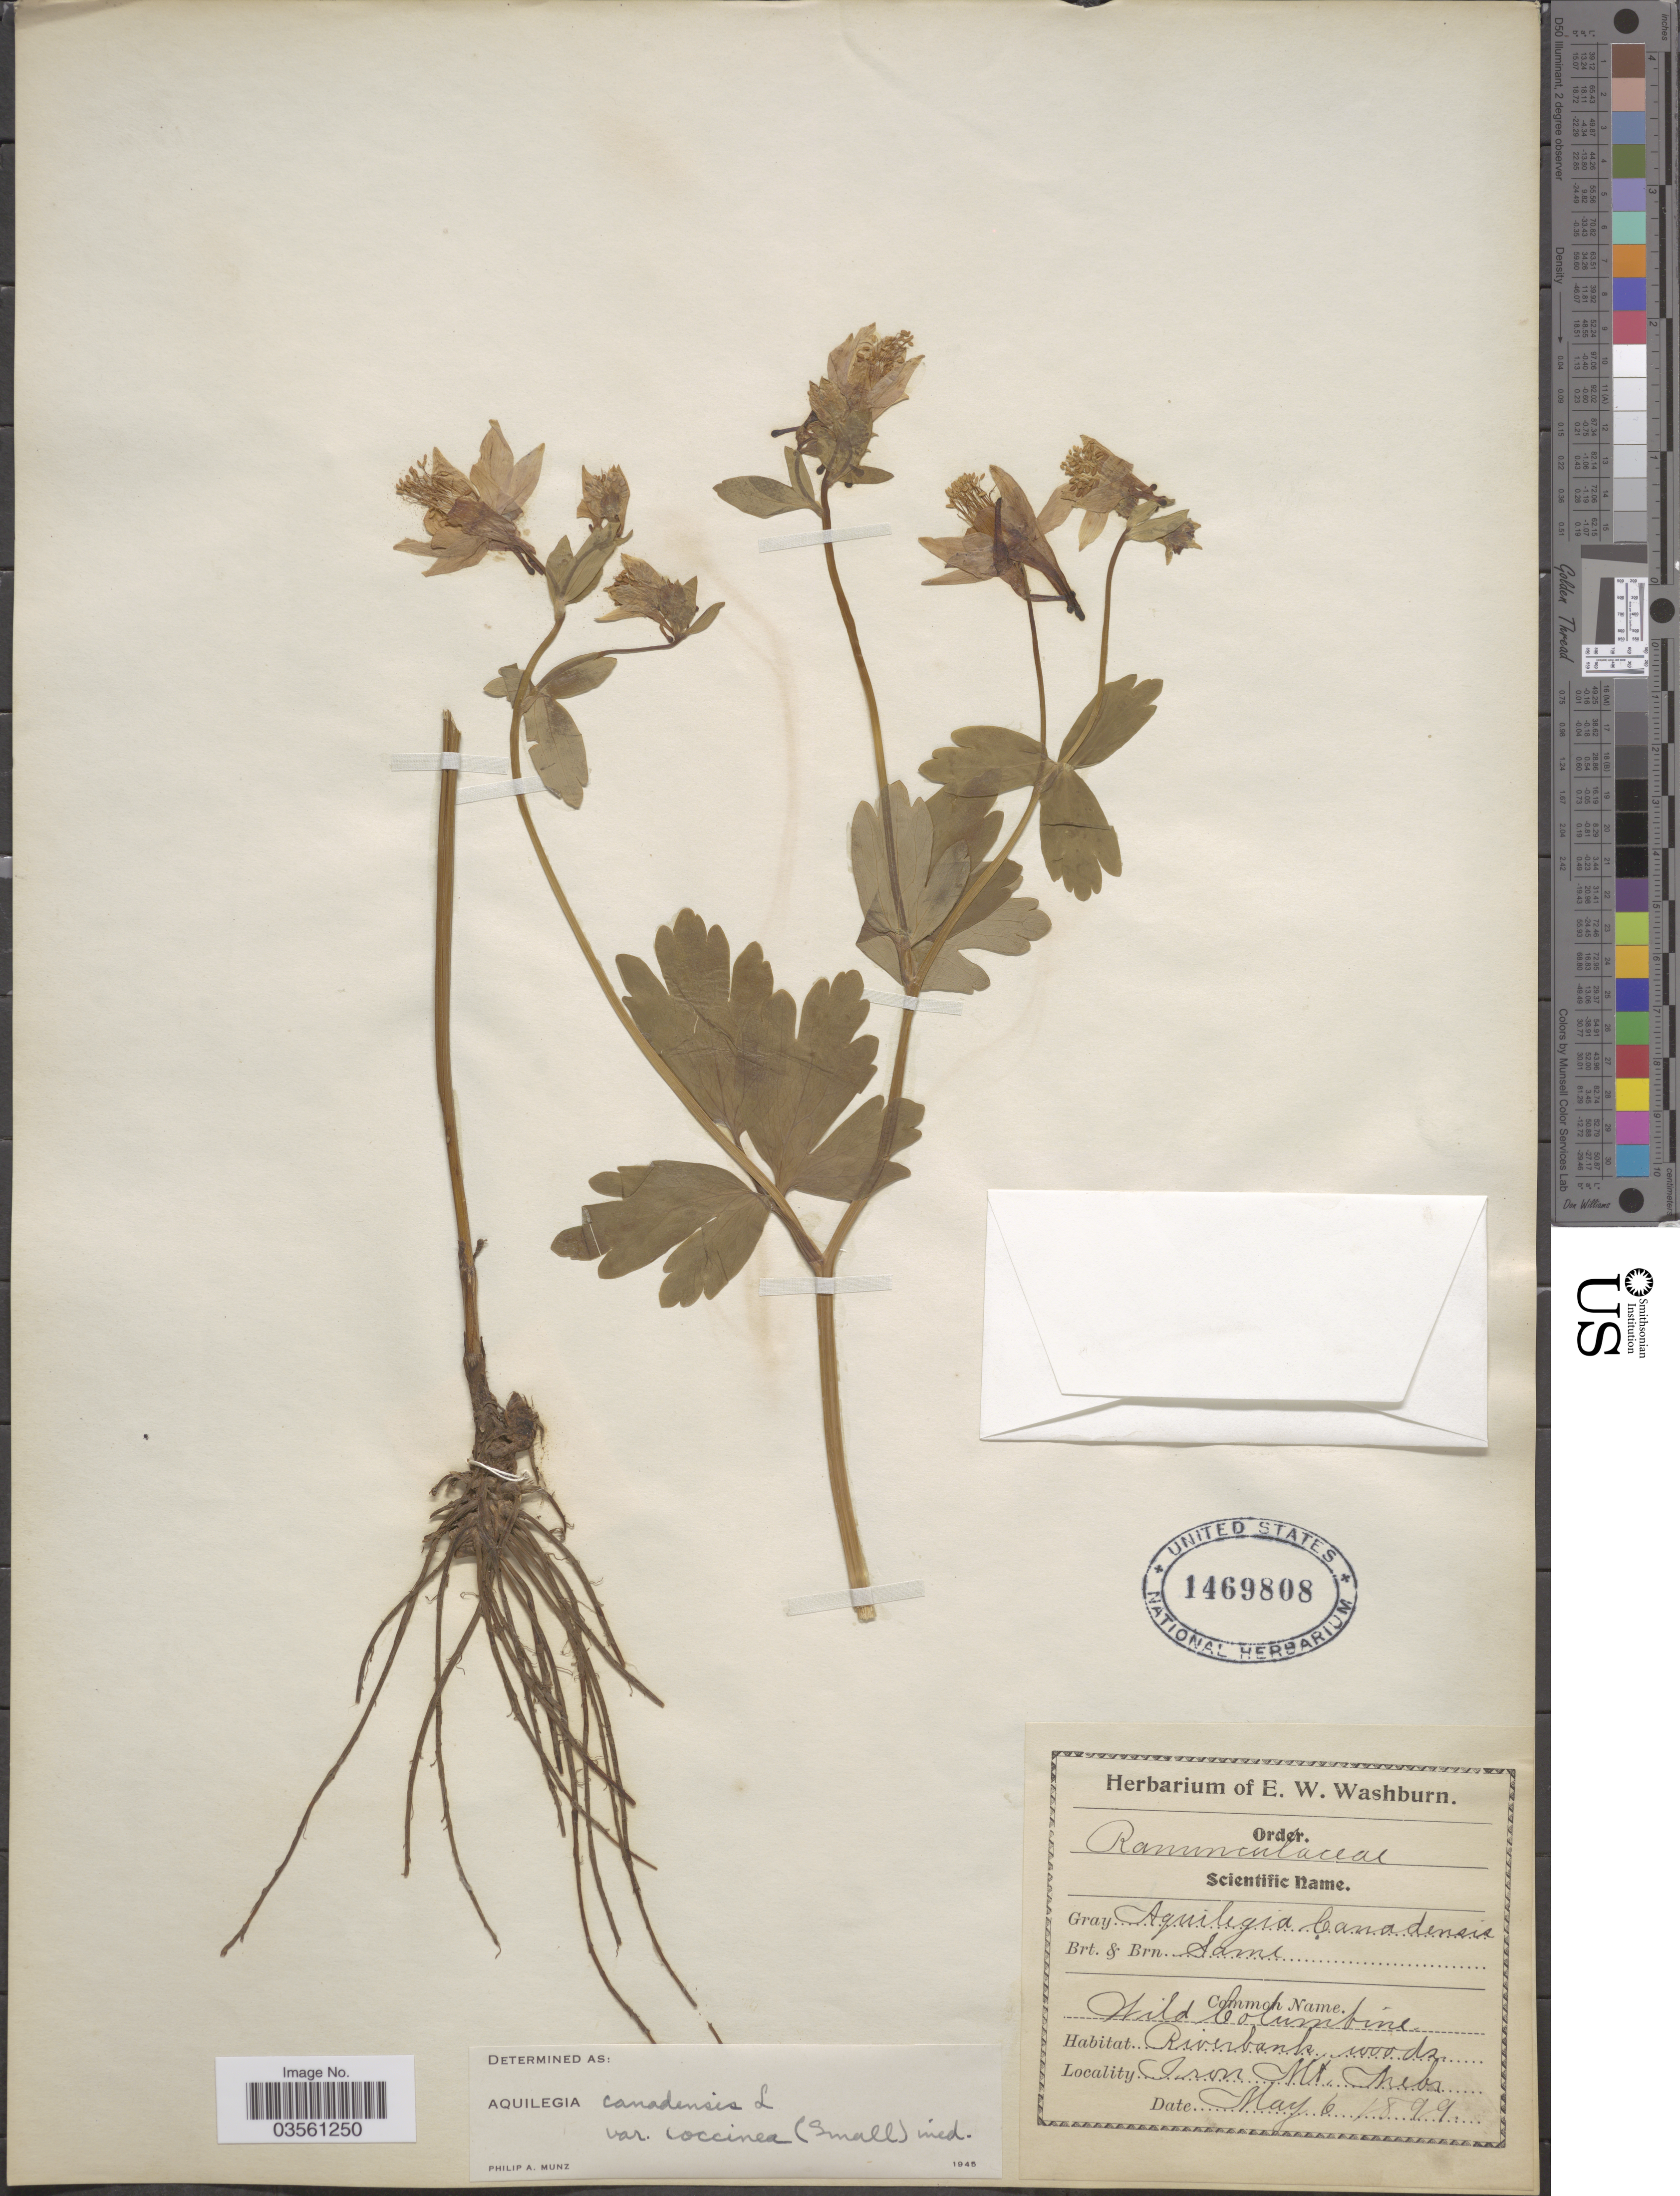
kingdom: Plantae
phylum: Tracheophyta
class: Magnoliopsida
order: Ranunculales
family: Ranunculaceae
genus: Aquilegia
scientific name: Aquilegia canadensis var. coccinea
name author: (Small) Munz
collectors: ex herb. E. W. Washburn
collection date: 1899-05-06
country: United States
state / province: Nebraska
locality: Iron Mt.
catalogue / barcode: US 1469808